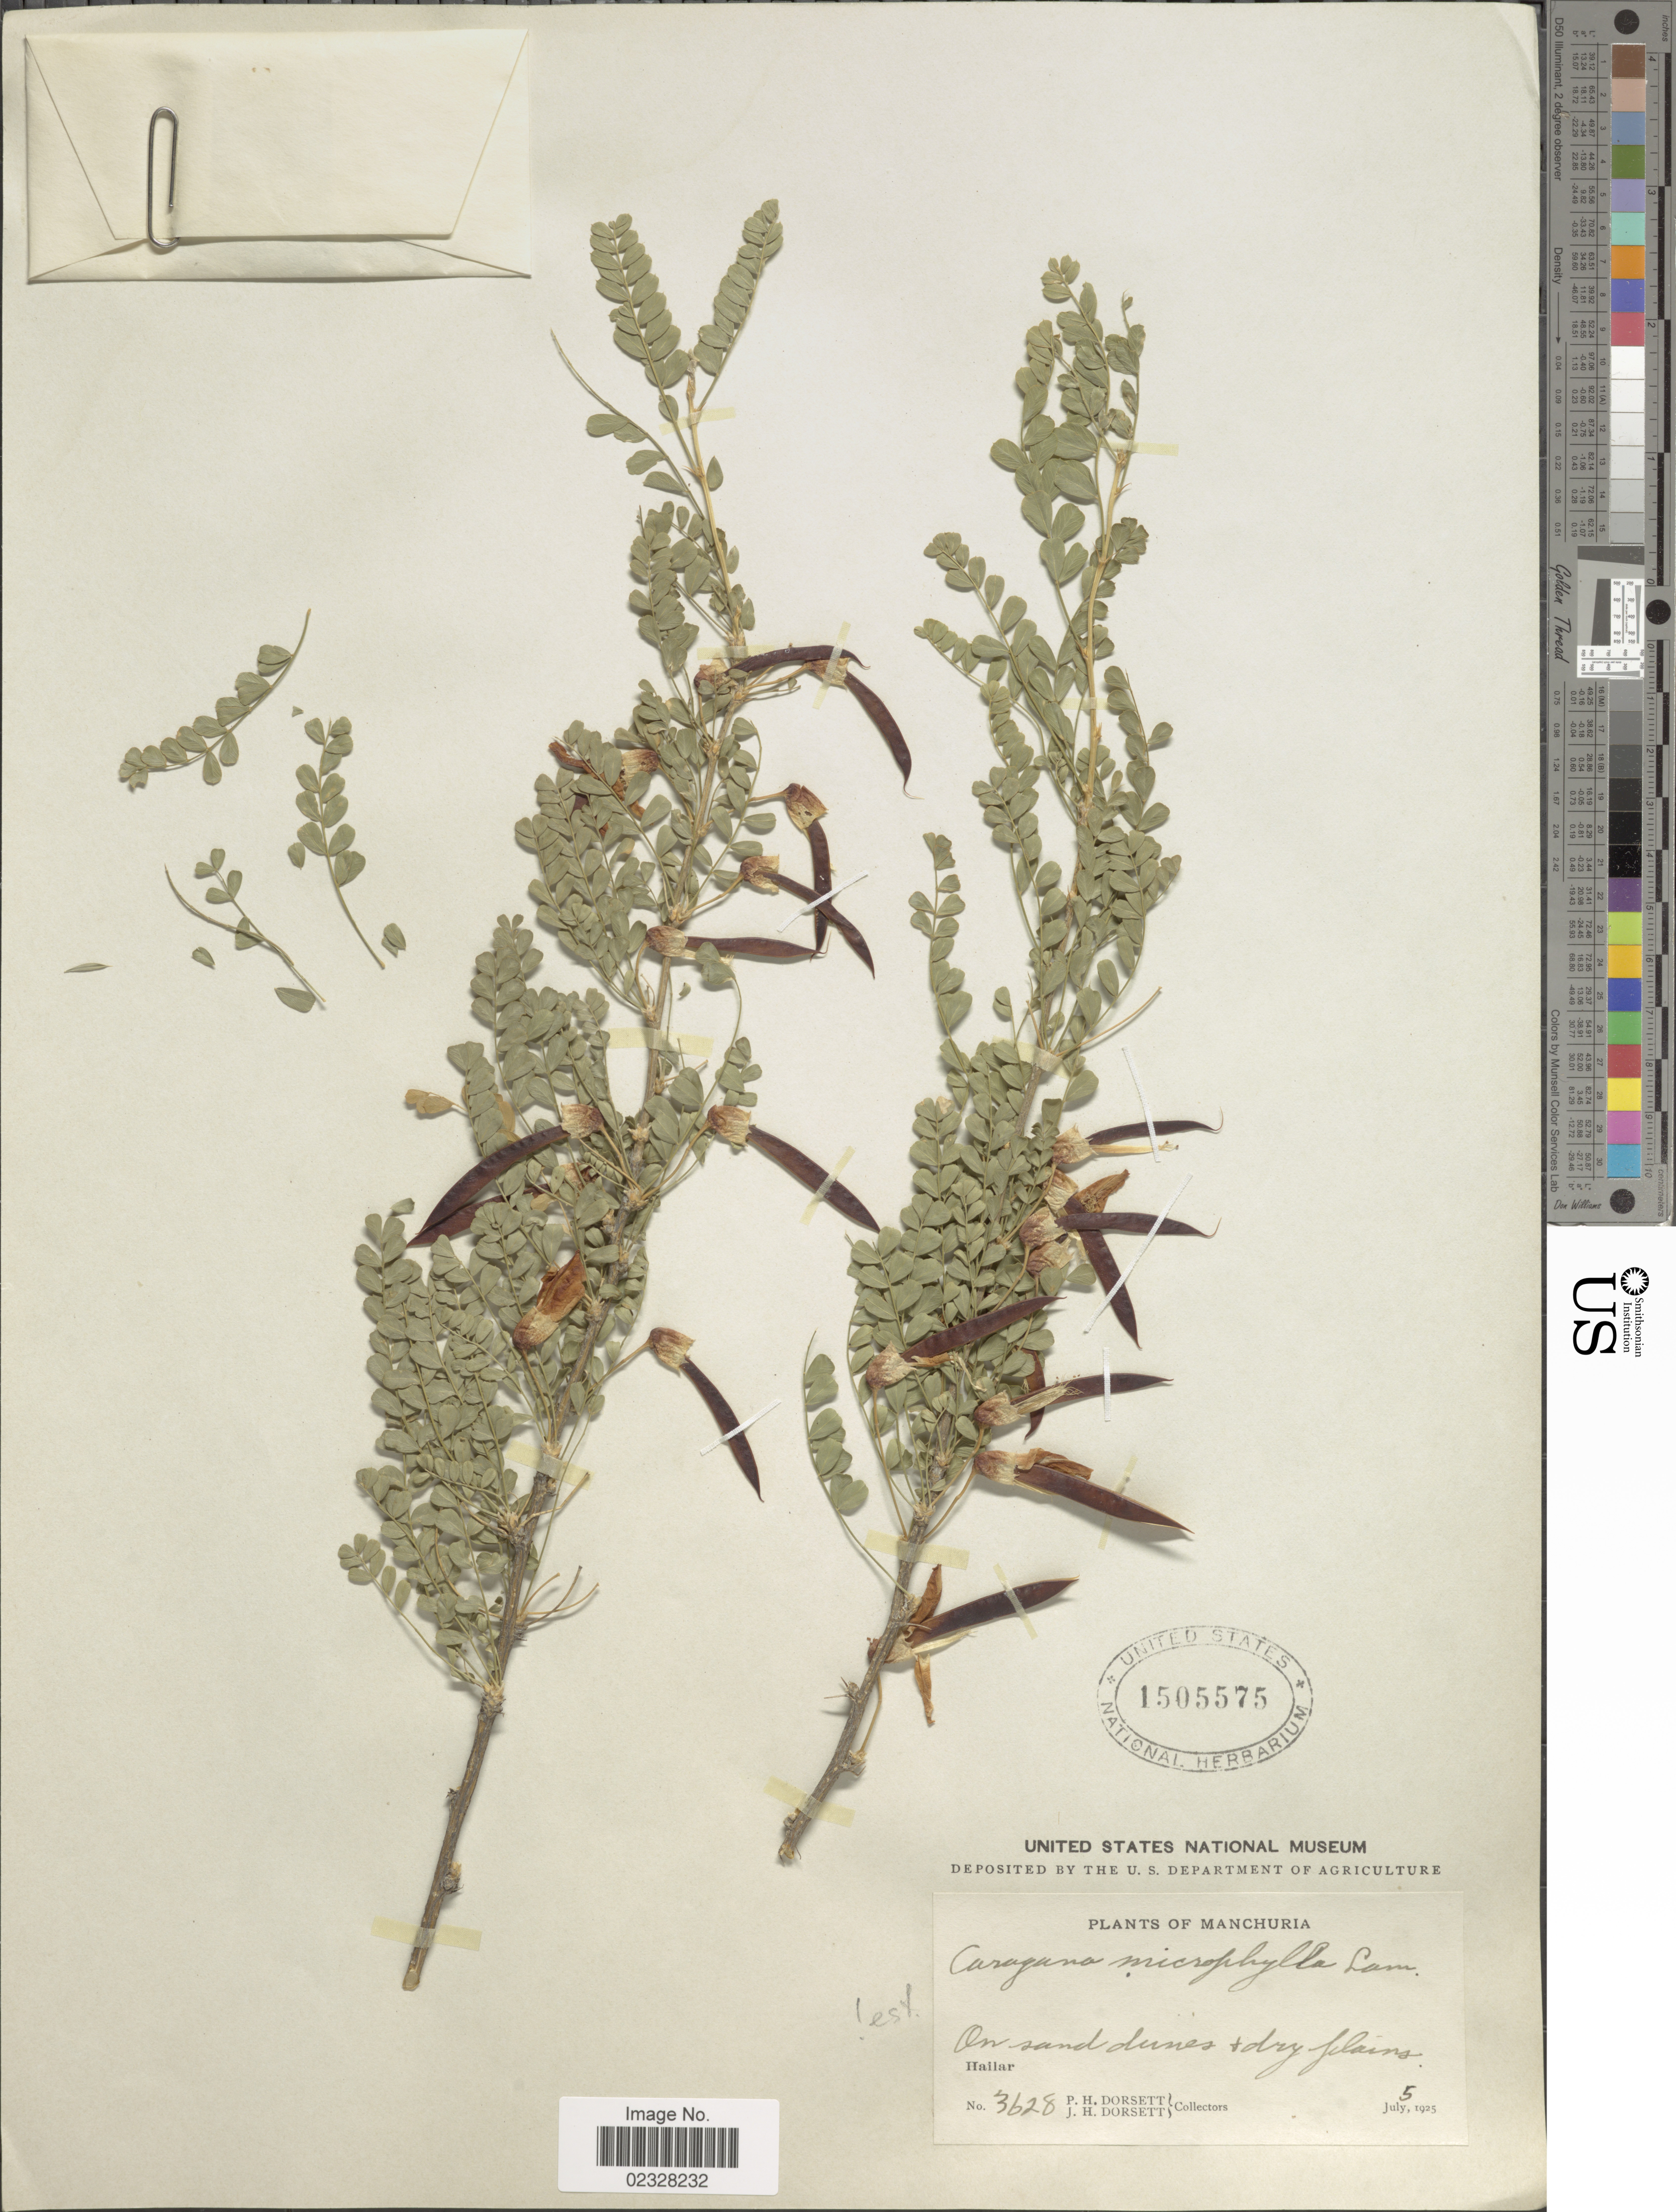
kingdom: Plantae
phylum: Tracheophyta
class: Magnoliopsida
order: Fabales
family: Fabaceae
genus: Caragana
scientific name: Caragana microphylla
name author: Lam.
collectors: P. H. Dorsett & J. Dorsett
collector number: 3628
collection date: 1925-07-05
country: China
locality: Manchuria. Hailar.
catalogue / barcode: US 1505575